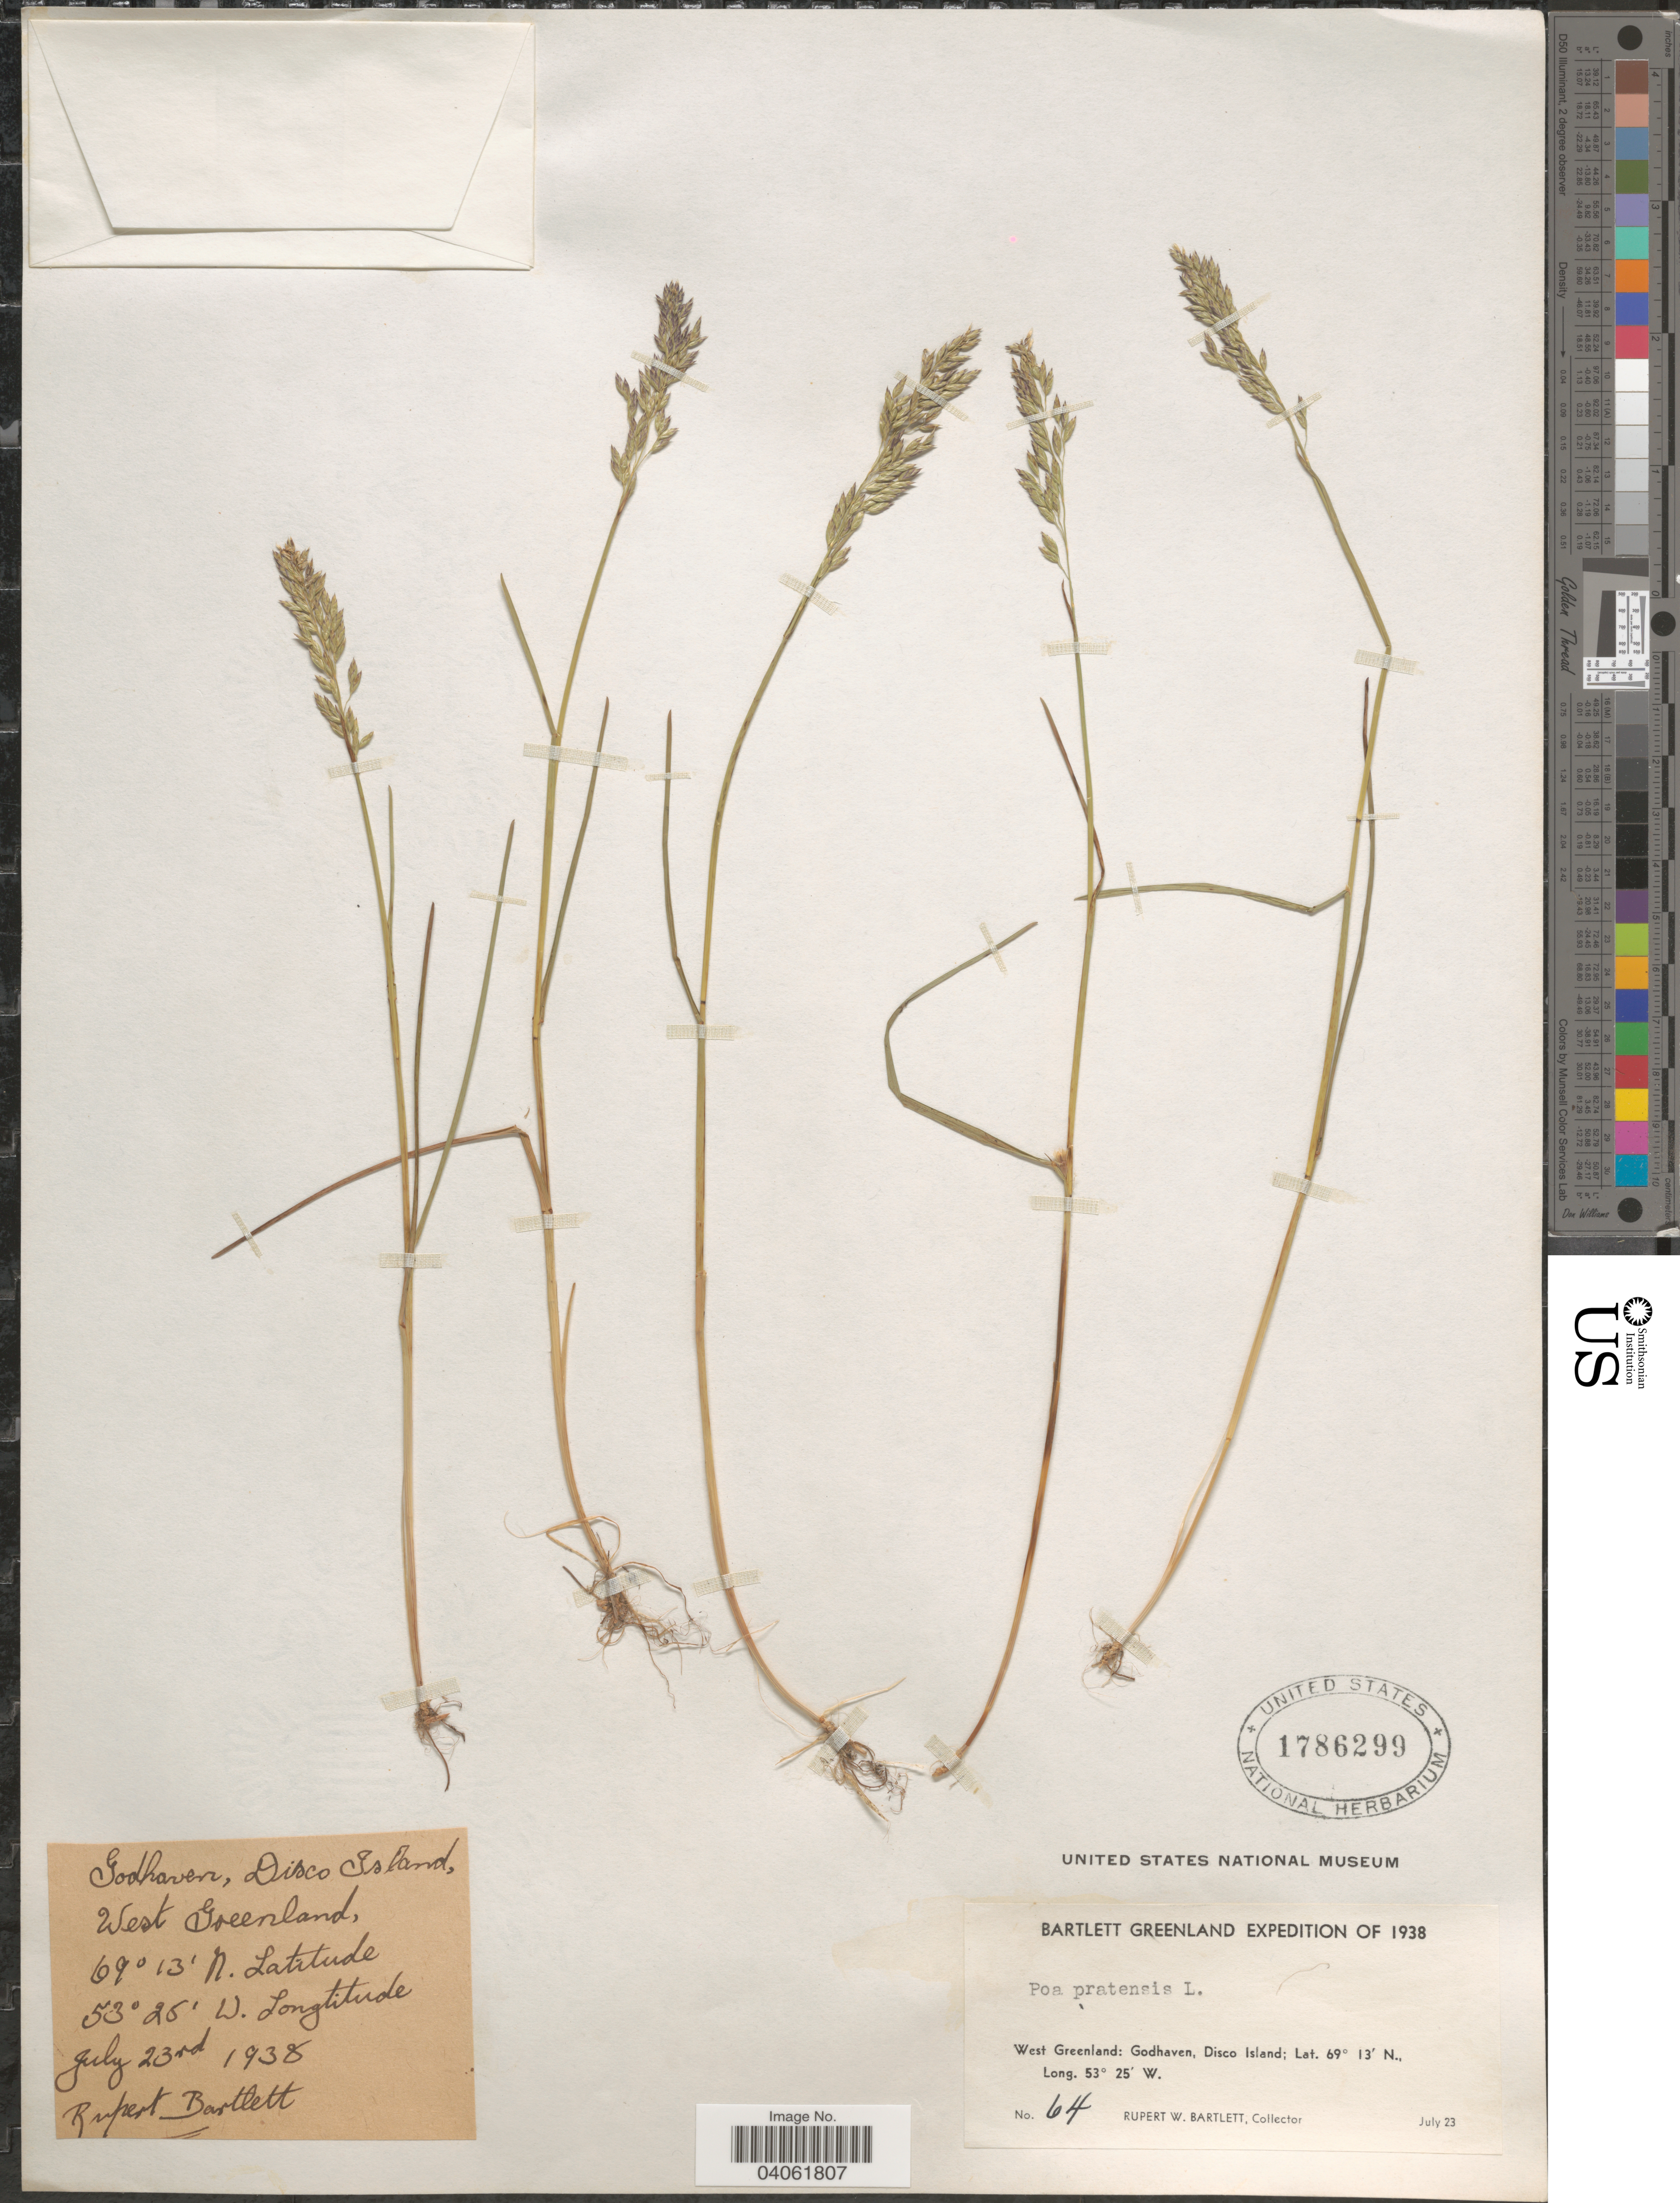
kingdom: Plantae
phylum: Tracheophyta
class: Liliopsida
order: Poales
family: Poaceae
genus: Poa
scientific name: Poa pratensis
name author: L.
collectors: R. W. Bartlett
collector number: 64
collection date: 1938-07-23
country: Greenland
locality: Godhaven, Disco Island, West Greenland.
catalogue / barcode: US 1786299